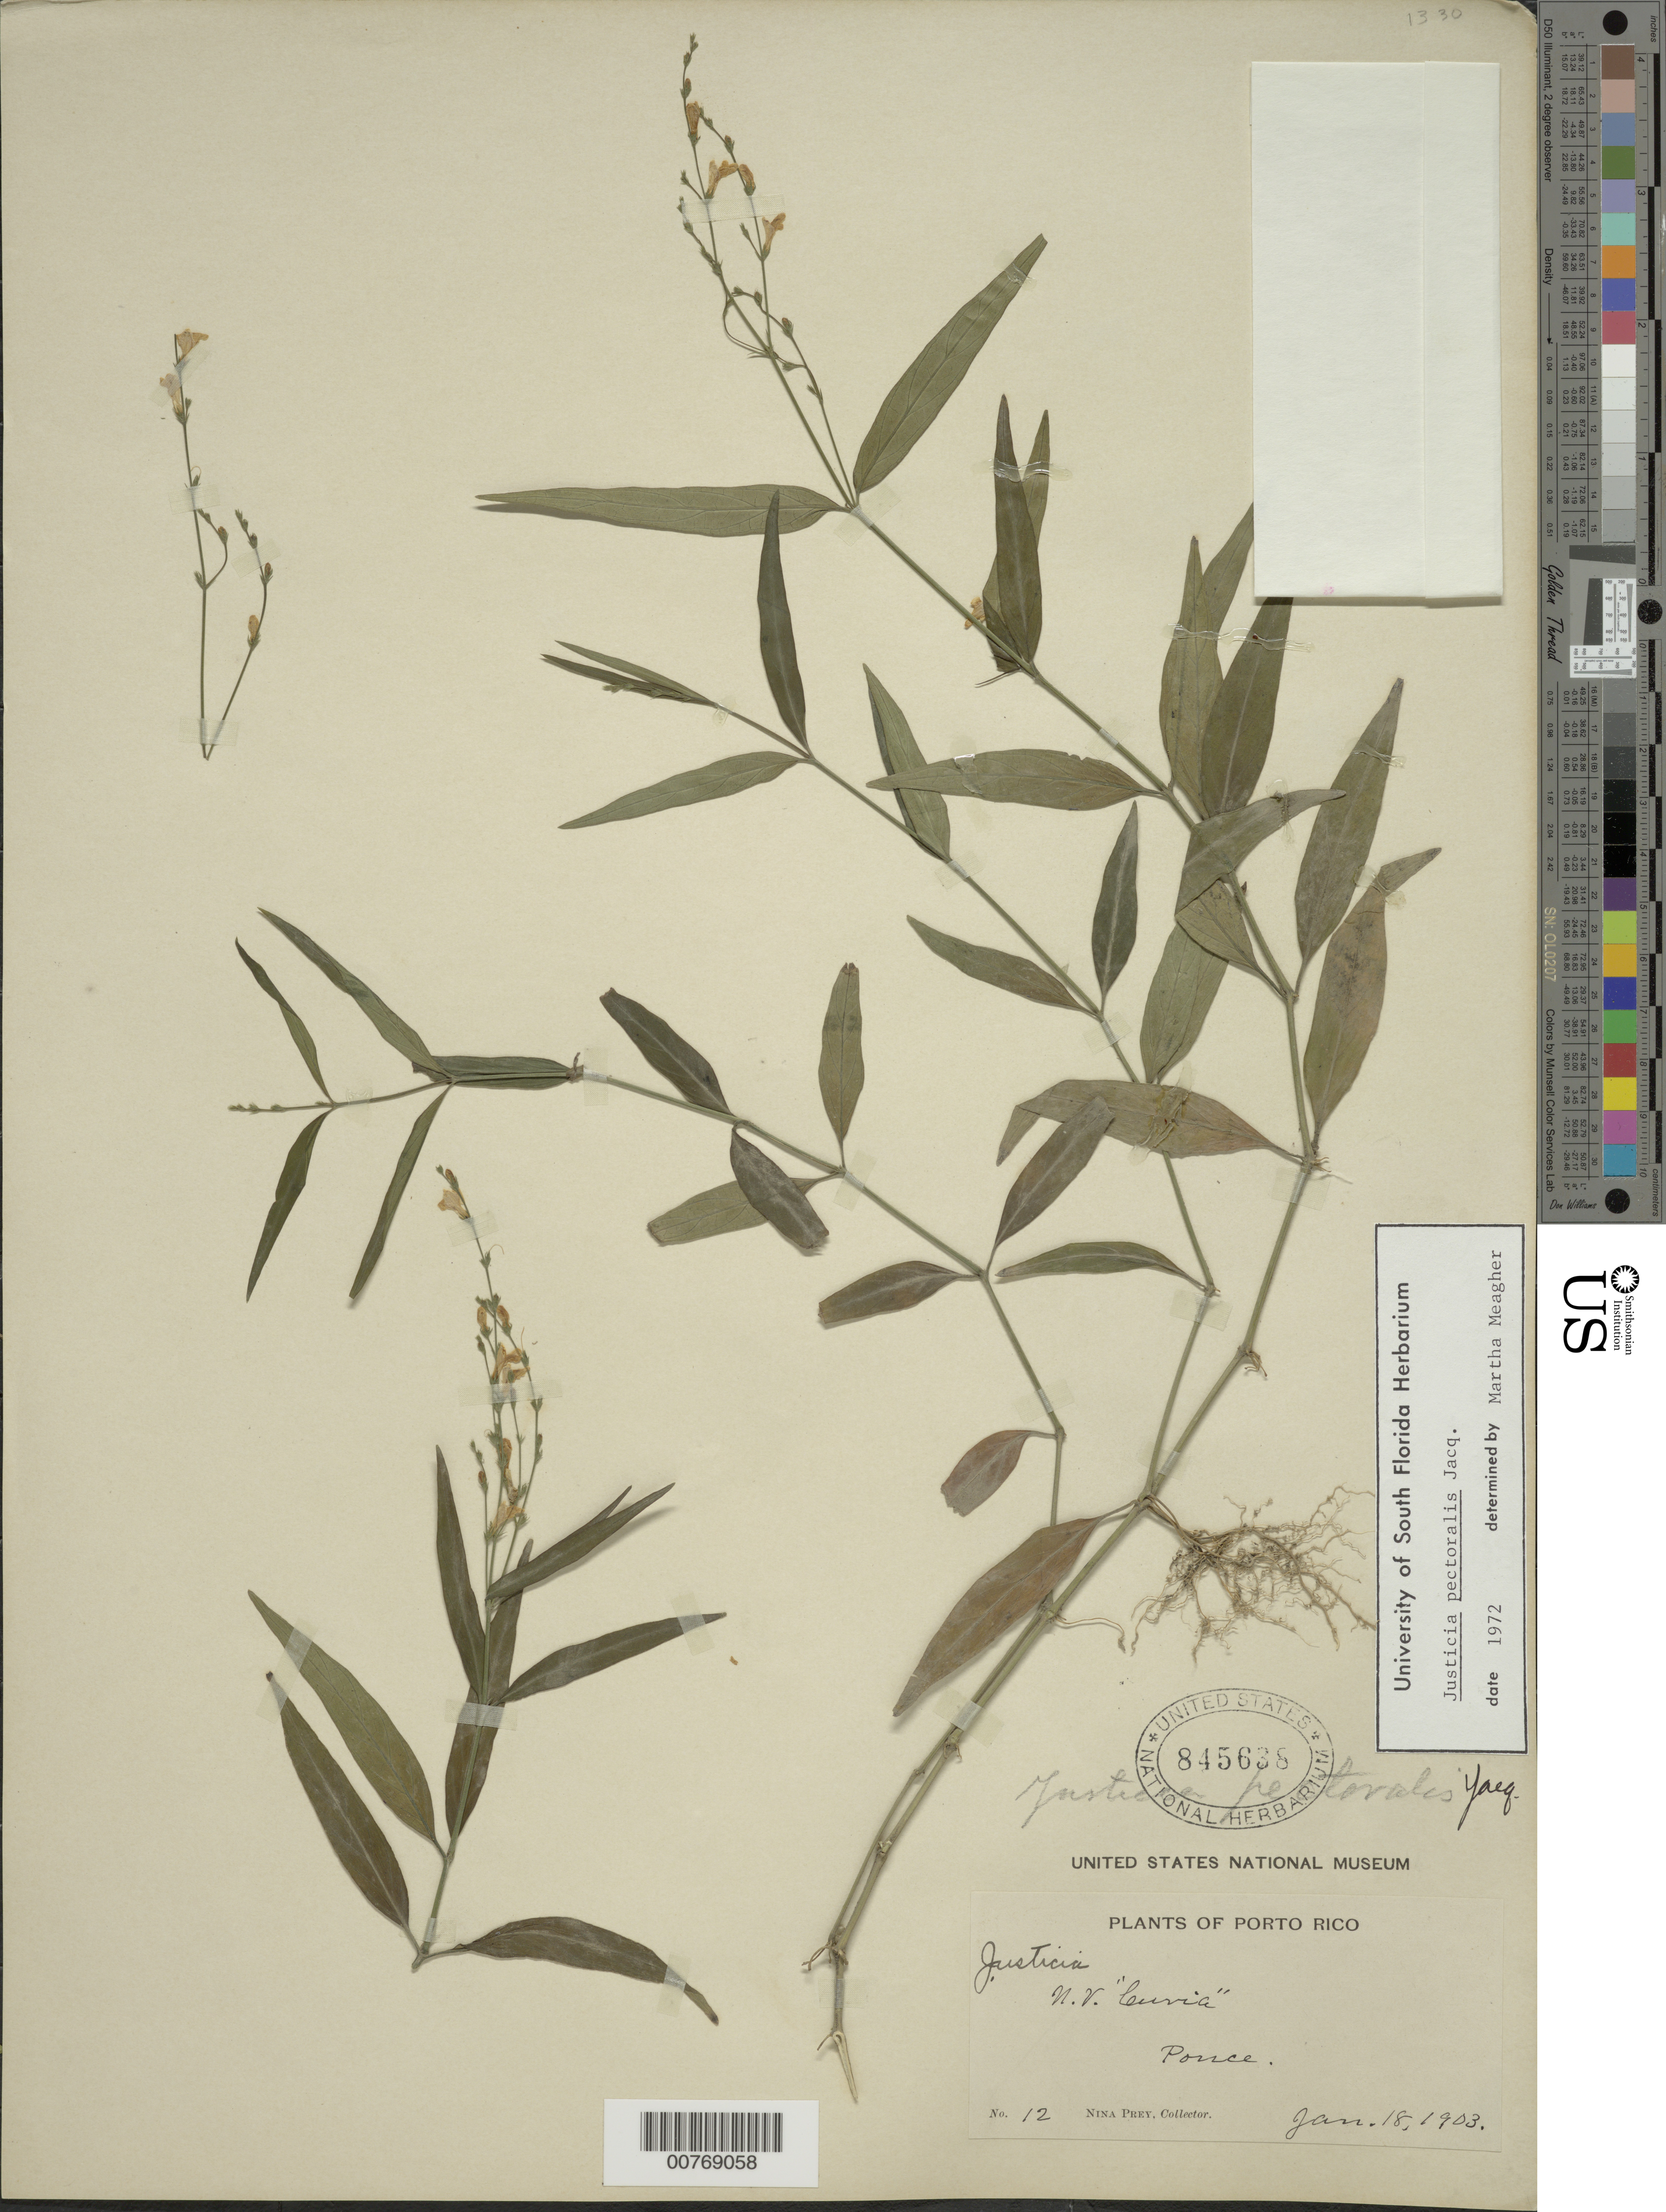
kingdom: Plantae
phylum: Tracheophyta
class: Magnoliopsida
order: Lamiales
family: Acanthaceae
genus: Justicia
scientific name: Justicia pectoralis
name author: Jacq.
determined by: Meagher, M.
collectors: N. Prey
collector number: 12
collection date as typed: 18 Jan 1903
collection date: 1903-01-18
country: Puerto Rico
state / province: Ponce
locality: Ponce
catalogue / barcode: US 845688